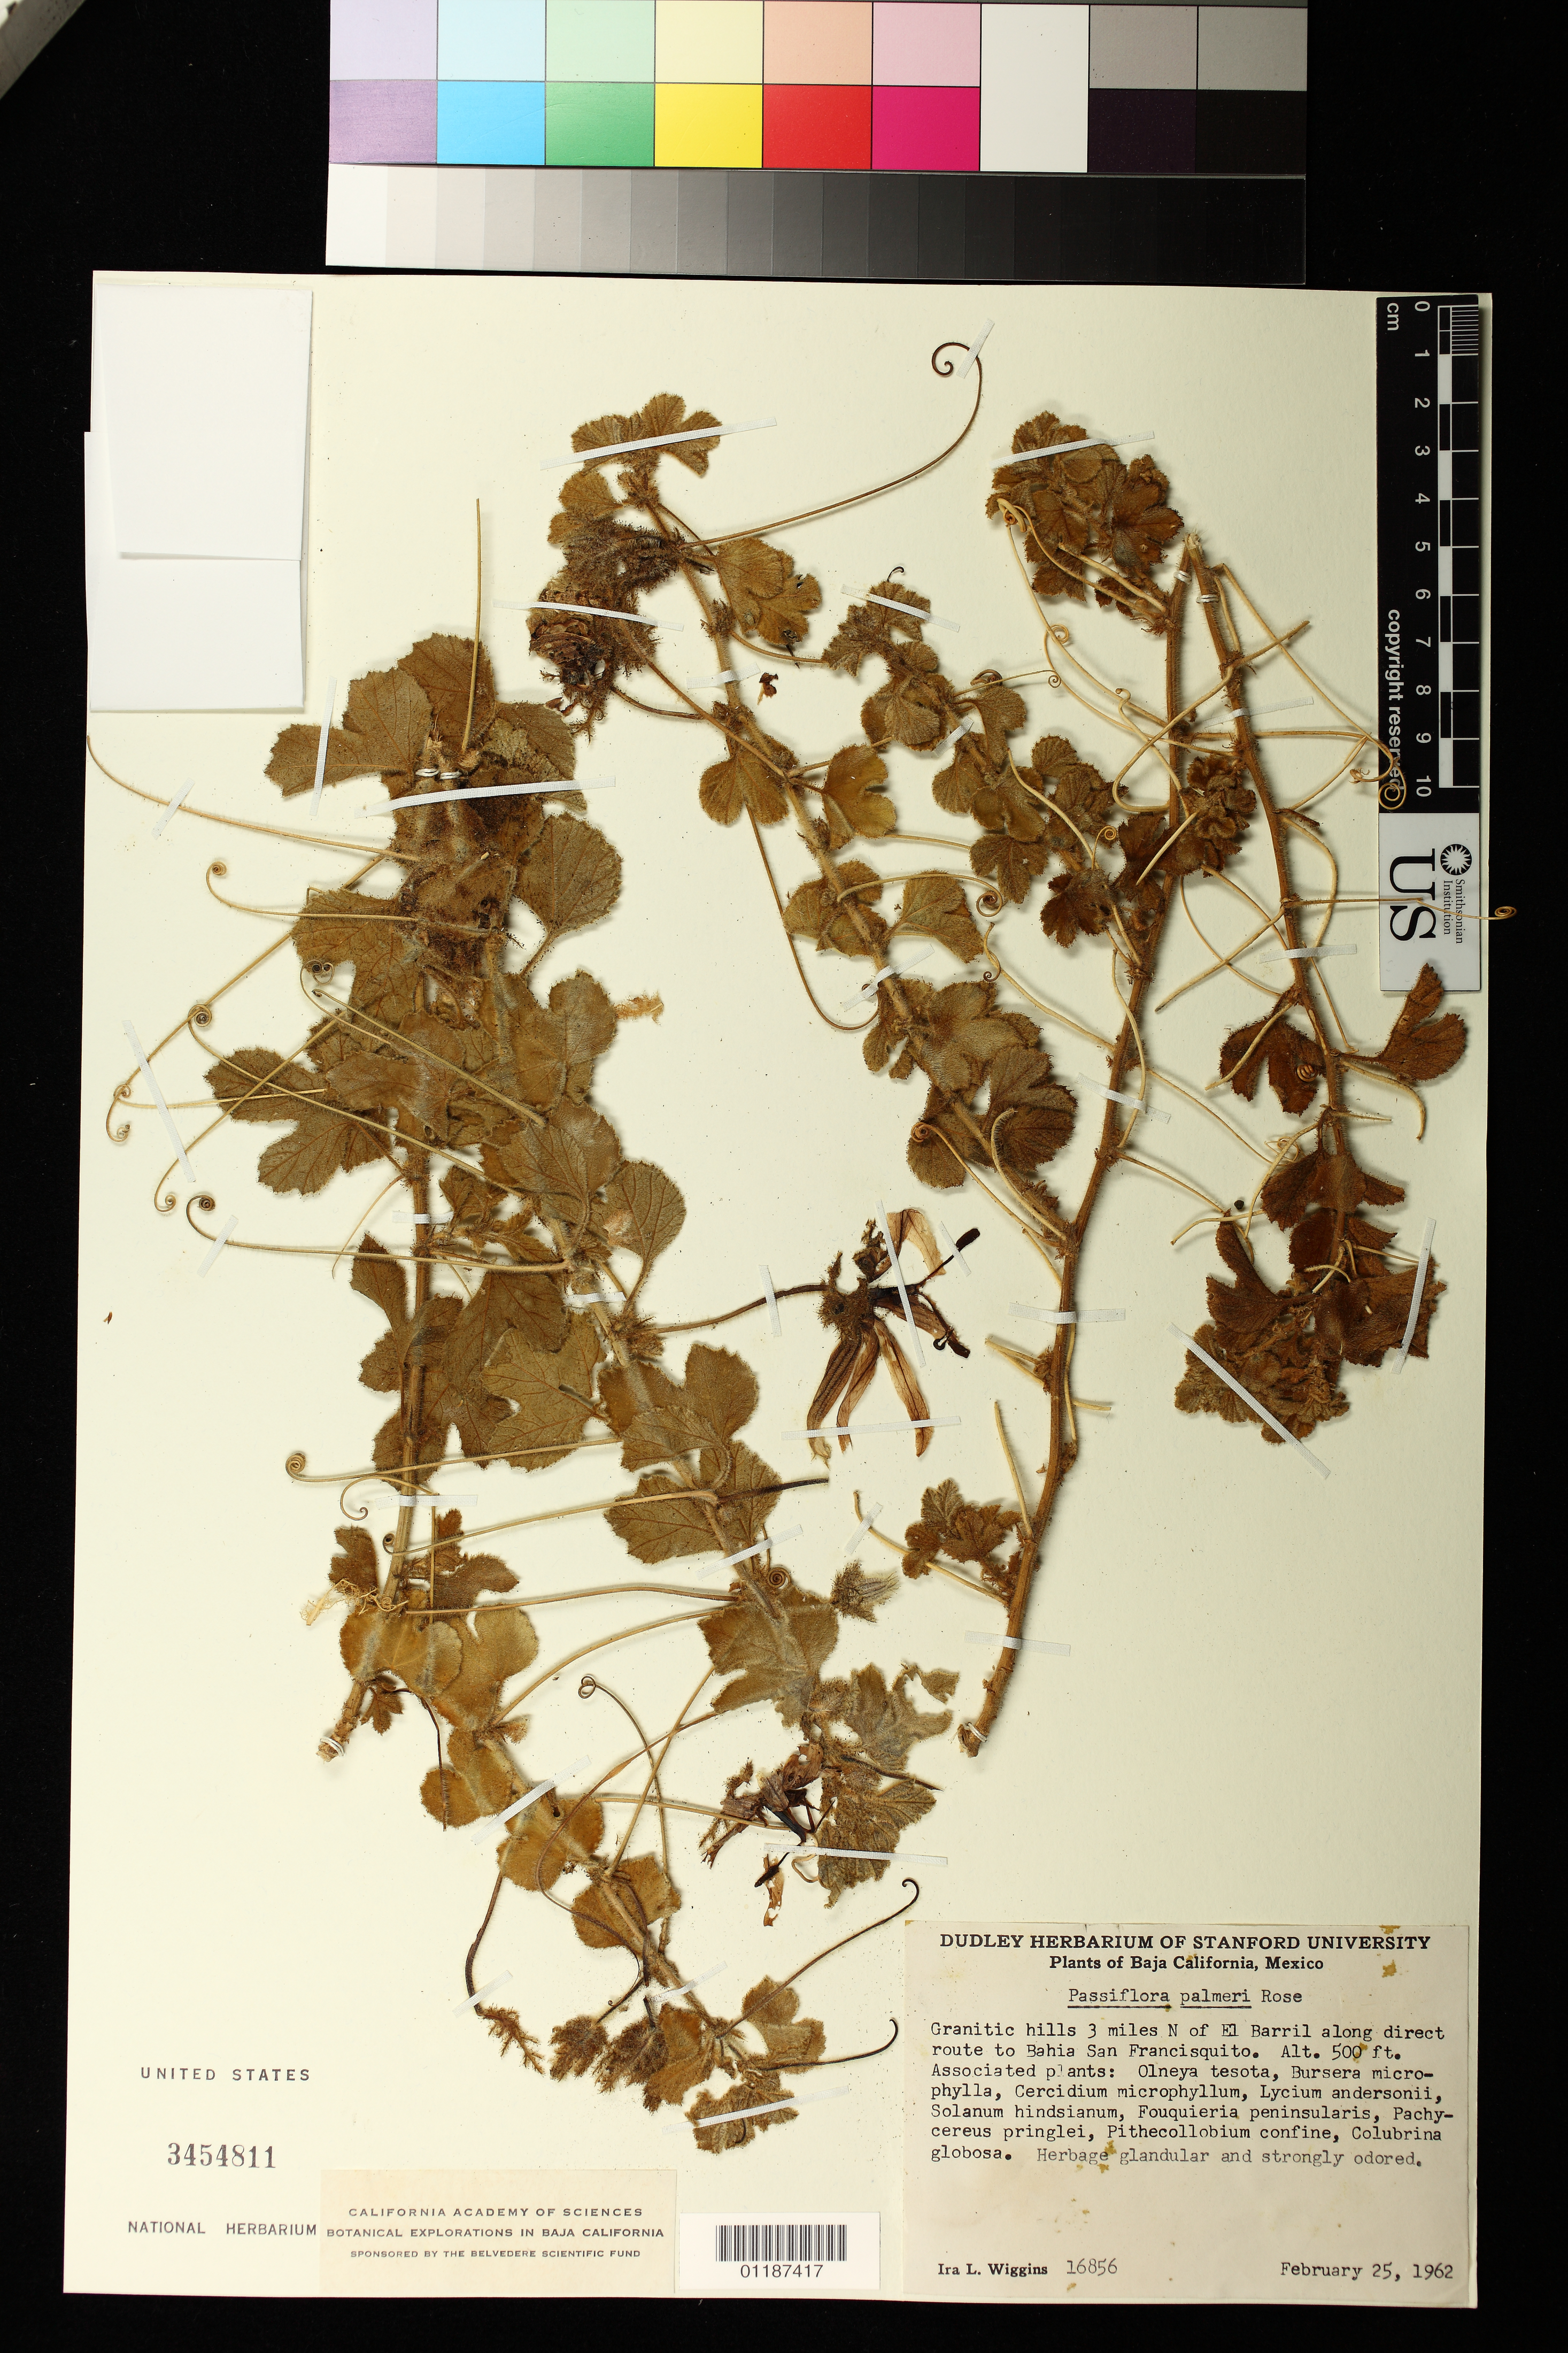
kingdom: Plantae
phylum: Tracheophyta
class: Magnoliopsida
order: Malpighiales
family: Passifloraceae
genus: Passiflora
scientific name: Passiflora palmeri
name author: Rose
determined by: Svoboda, Harlan T., (NA), US Department of Agriculture (UNITED STATES)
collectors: I. L. Wiggins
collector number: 16856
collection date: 1962-02-25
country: Mexico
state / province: Baja California Norte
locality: Granitic hills 3 miles N of El Barril along direct route to Bahia San Francisquito.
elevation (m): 152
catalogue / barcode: US 3454811